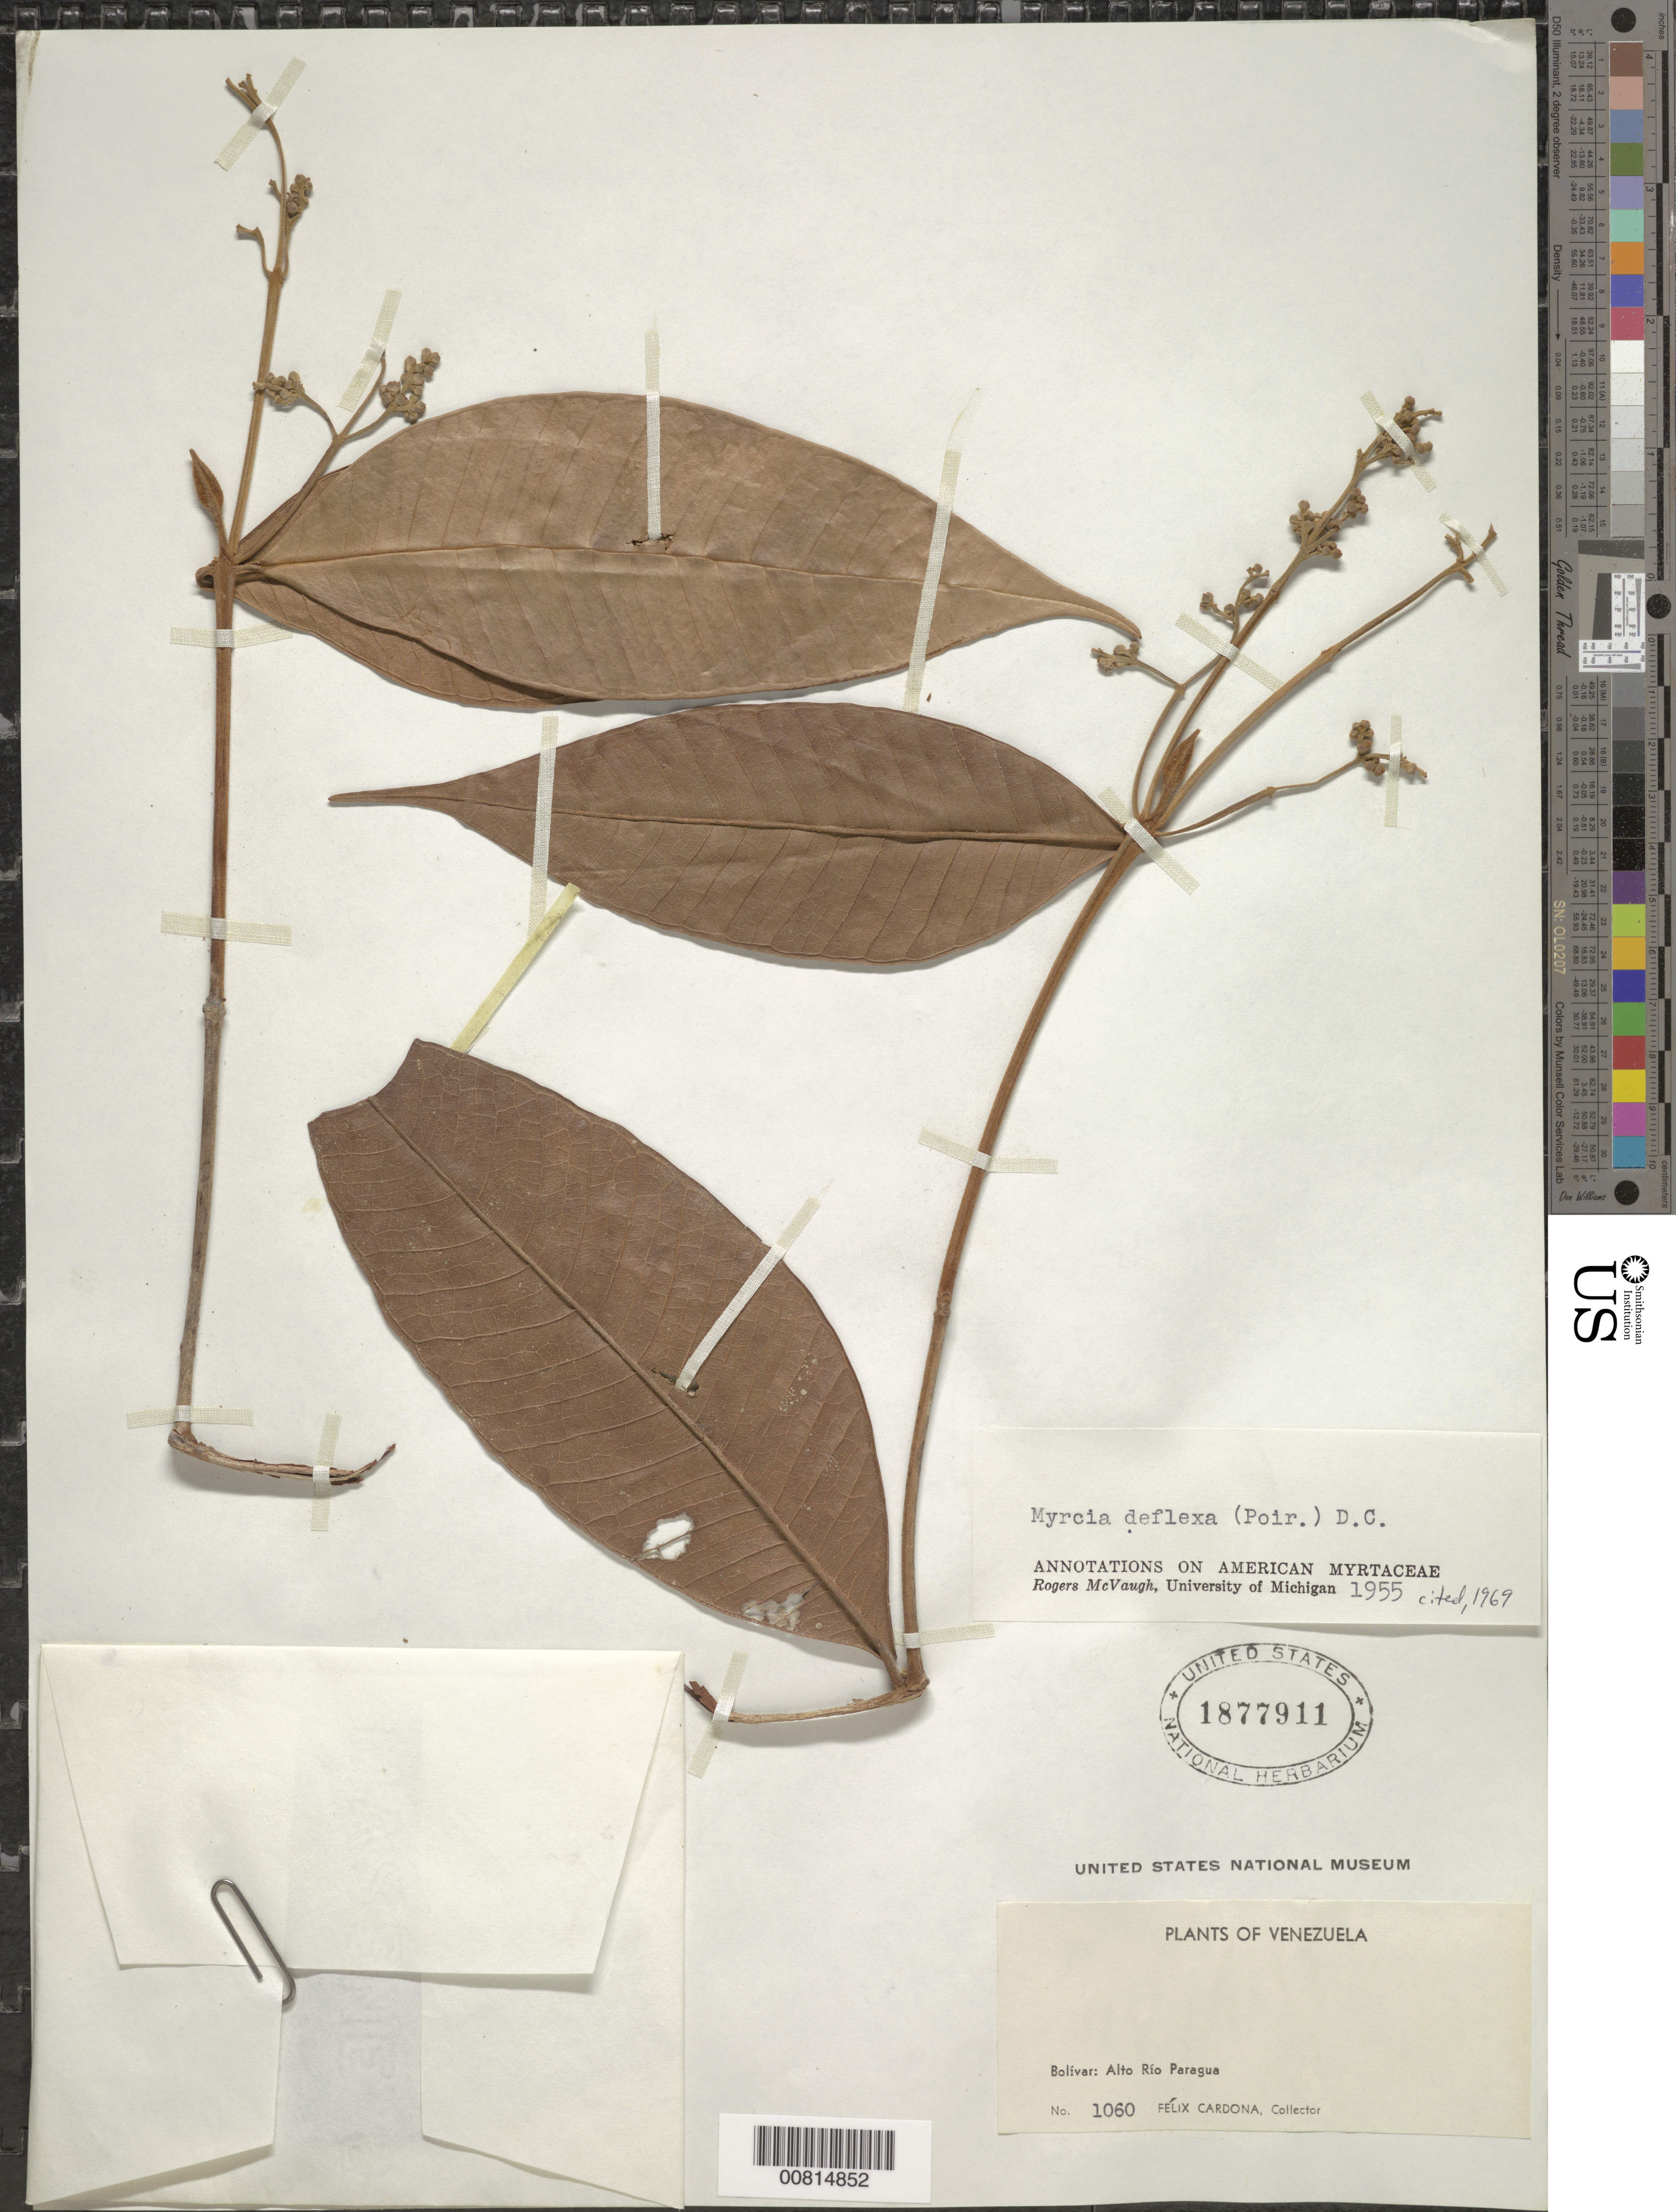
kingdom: Plantae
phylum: Tracheophyta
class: Magnoliopsida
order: Myrtales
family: Myrtaceae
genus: Myrcia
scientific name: Myrcia deflexa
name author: (Poir.) DC.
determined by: McVaugh, R.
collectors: F. Cardona Puig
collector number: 1060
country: Venezuela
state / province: Bolívar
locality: Alto Río Paragua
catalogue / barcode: US 1877911